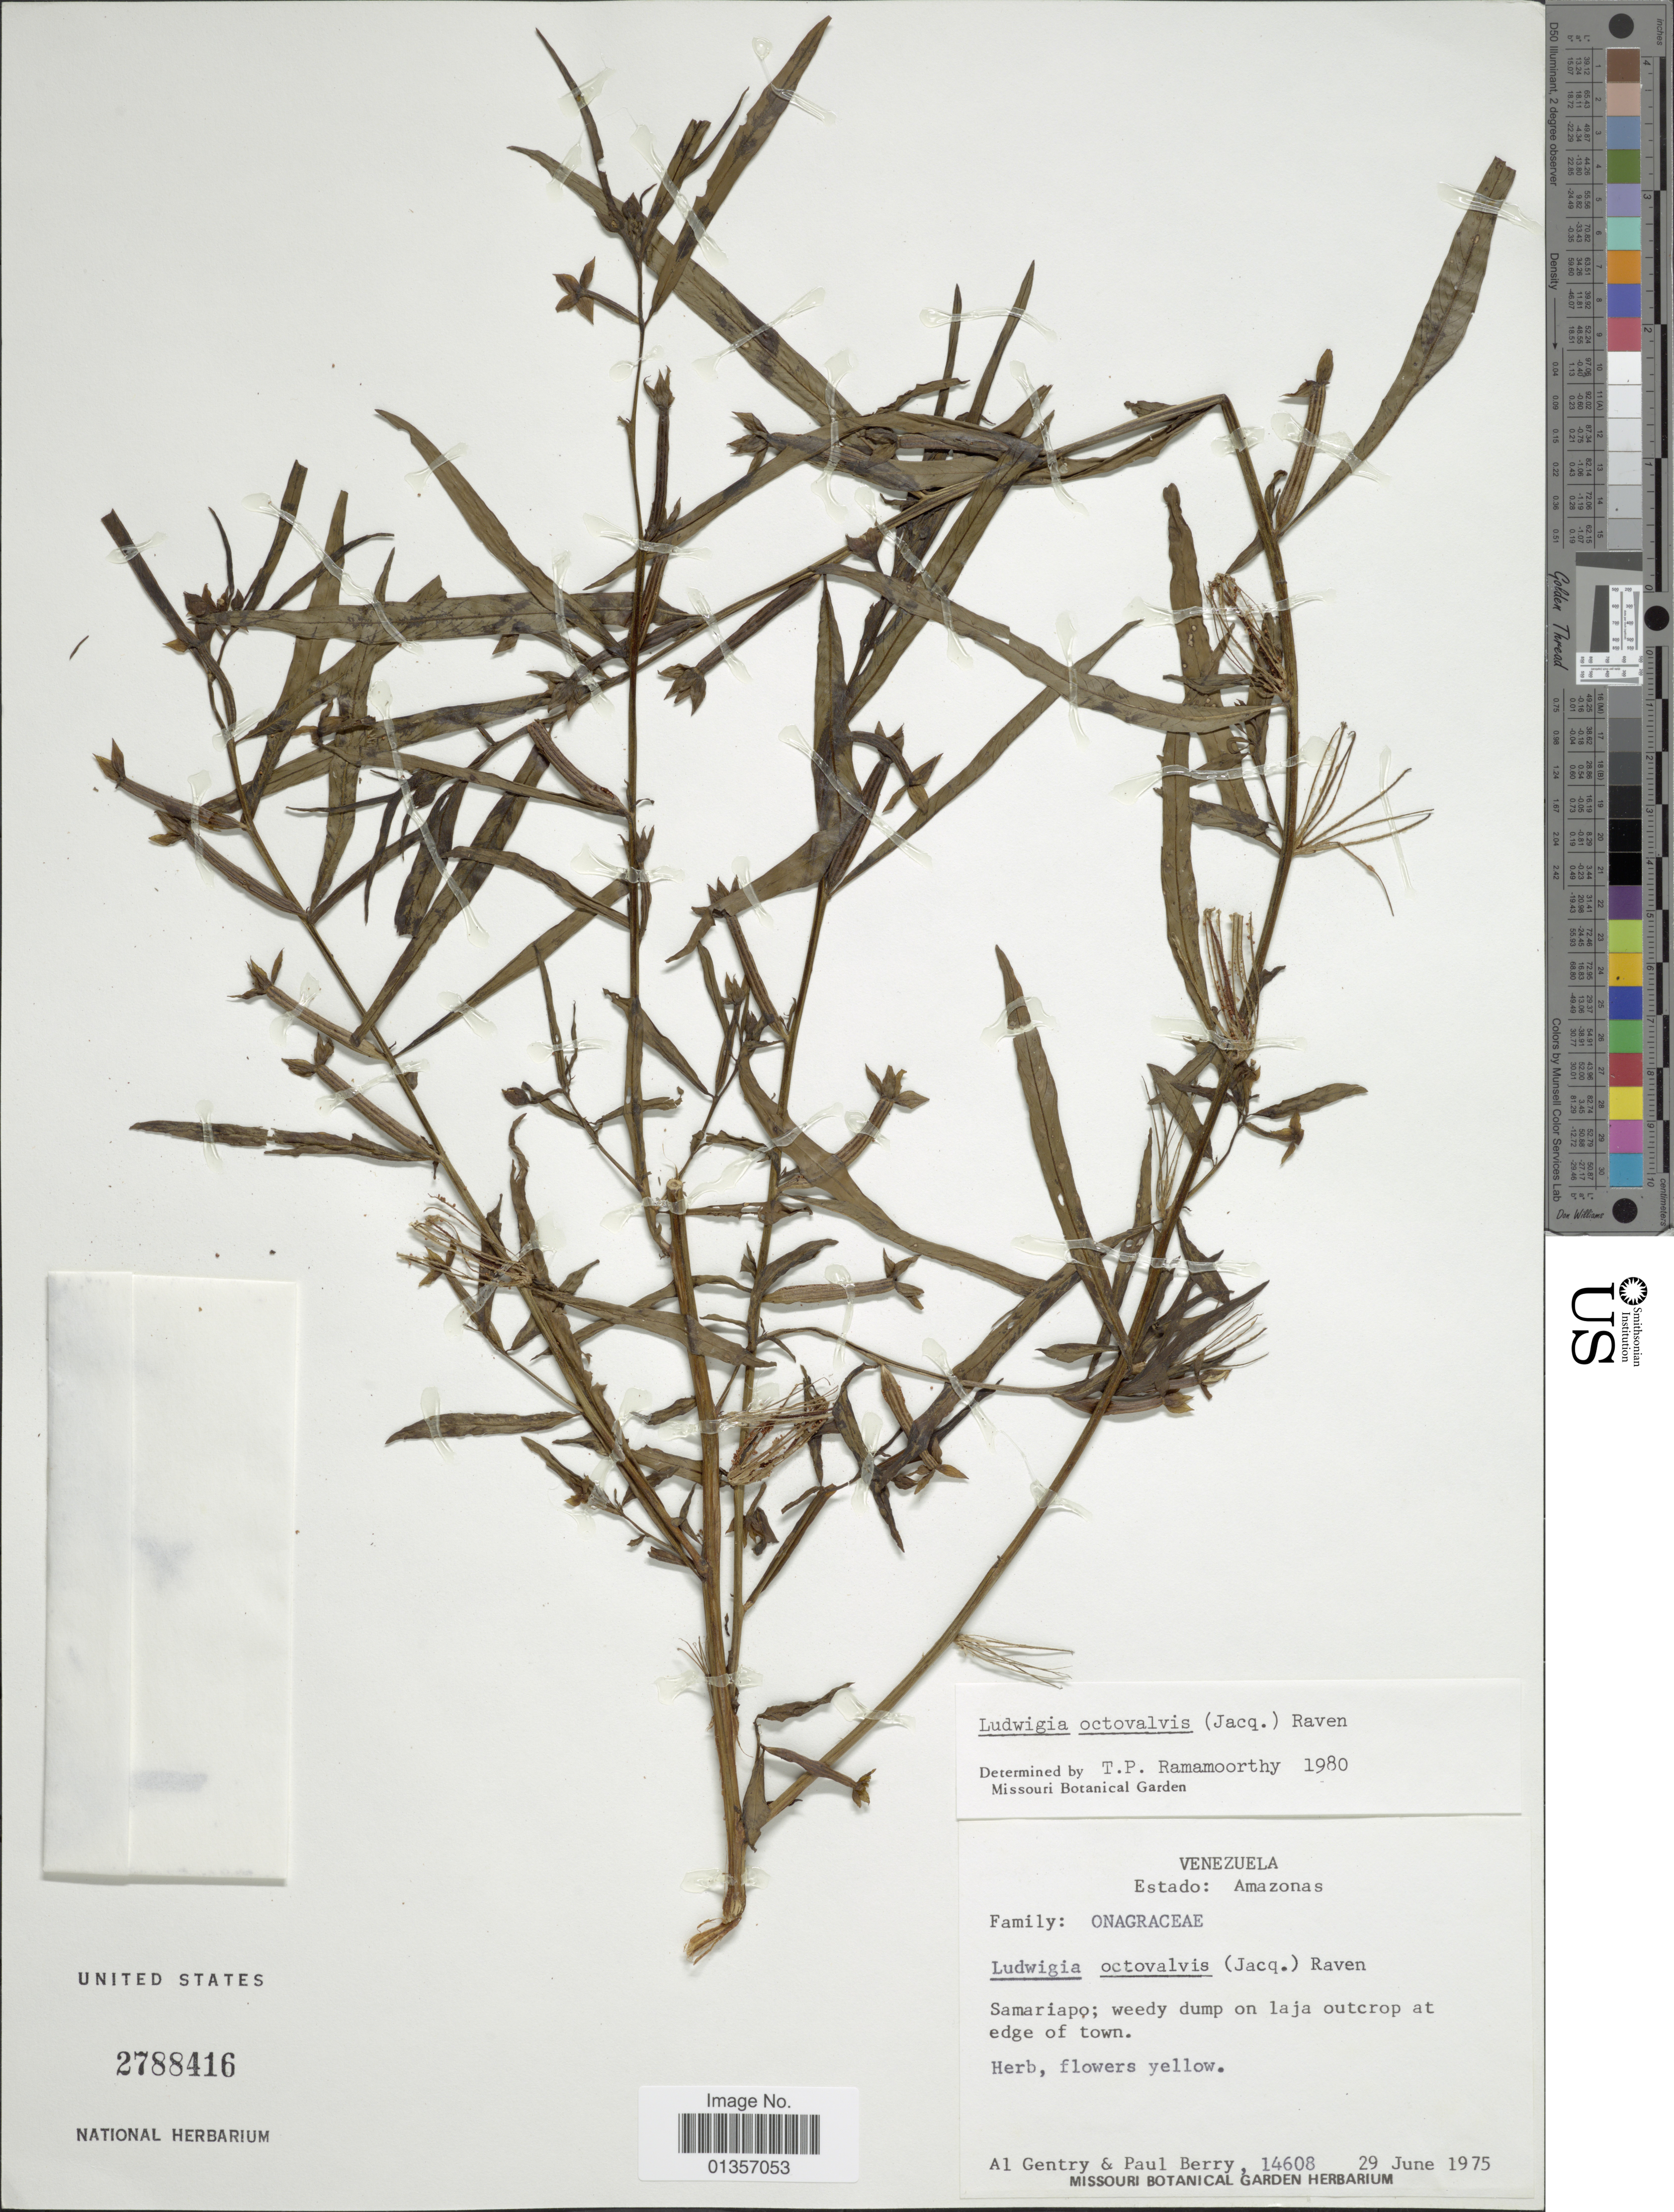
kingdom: Plantae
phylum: Tracheophyta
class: Magnoliopsida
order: Myrtales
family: Onagraceae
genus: Ludwigia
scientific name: Ludwigia octovalvis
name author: (Jacq.) P.H. Raven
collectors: A. H. Gentry & P. E. Berry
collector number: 14608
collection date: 1975-06-29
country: Venezuela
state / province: Amazonas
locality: Samariapo; weedy dump on laja outcrop at edge of town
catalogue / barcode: US 2788416